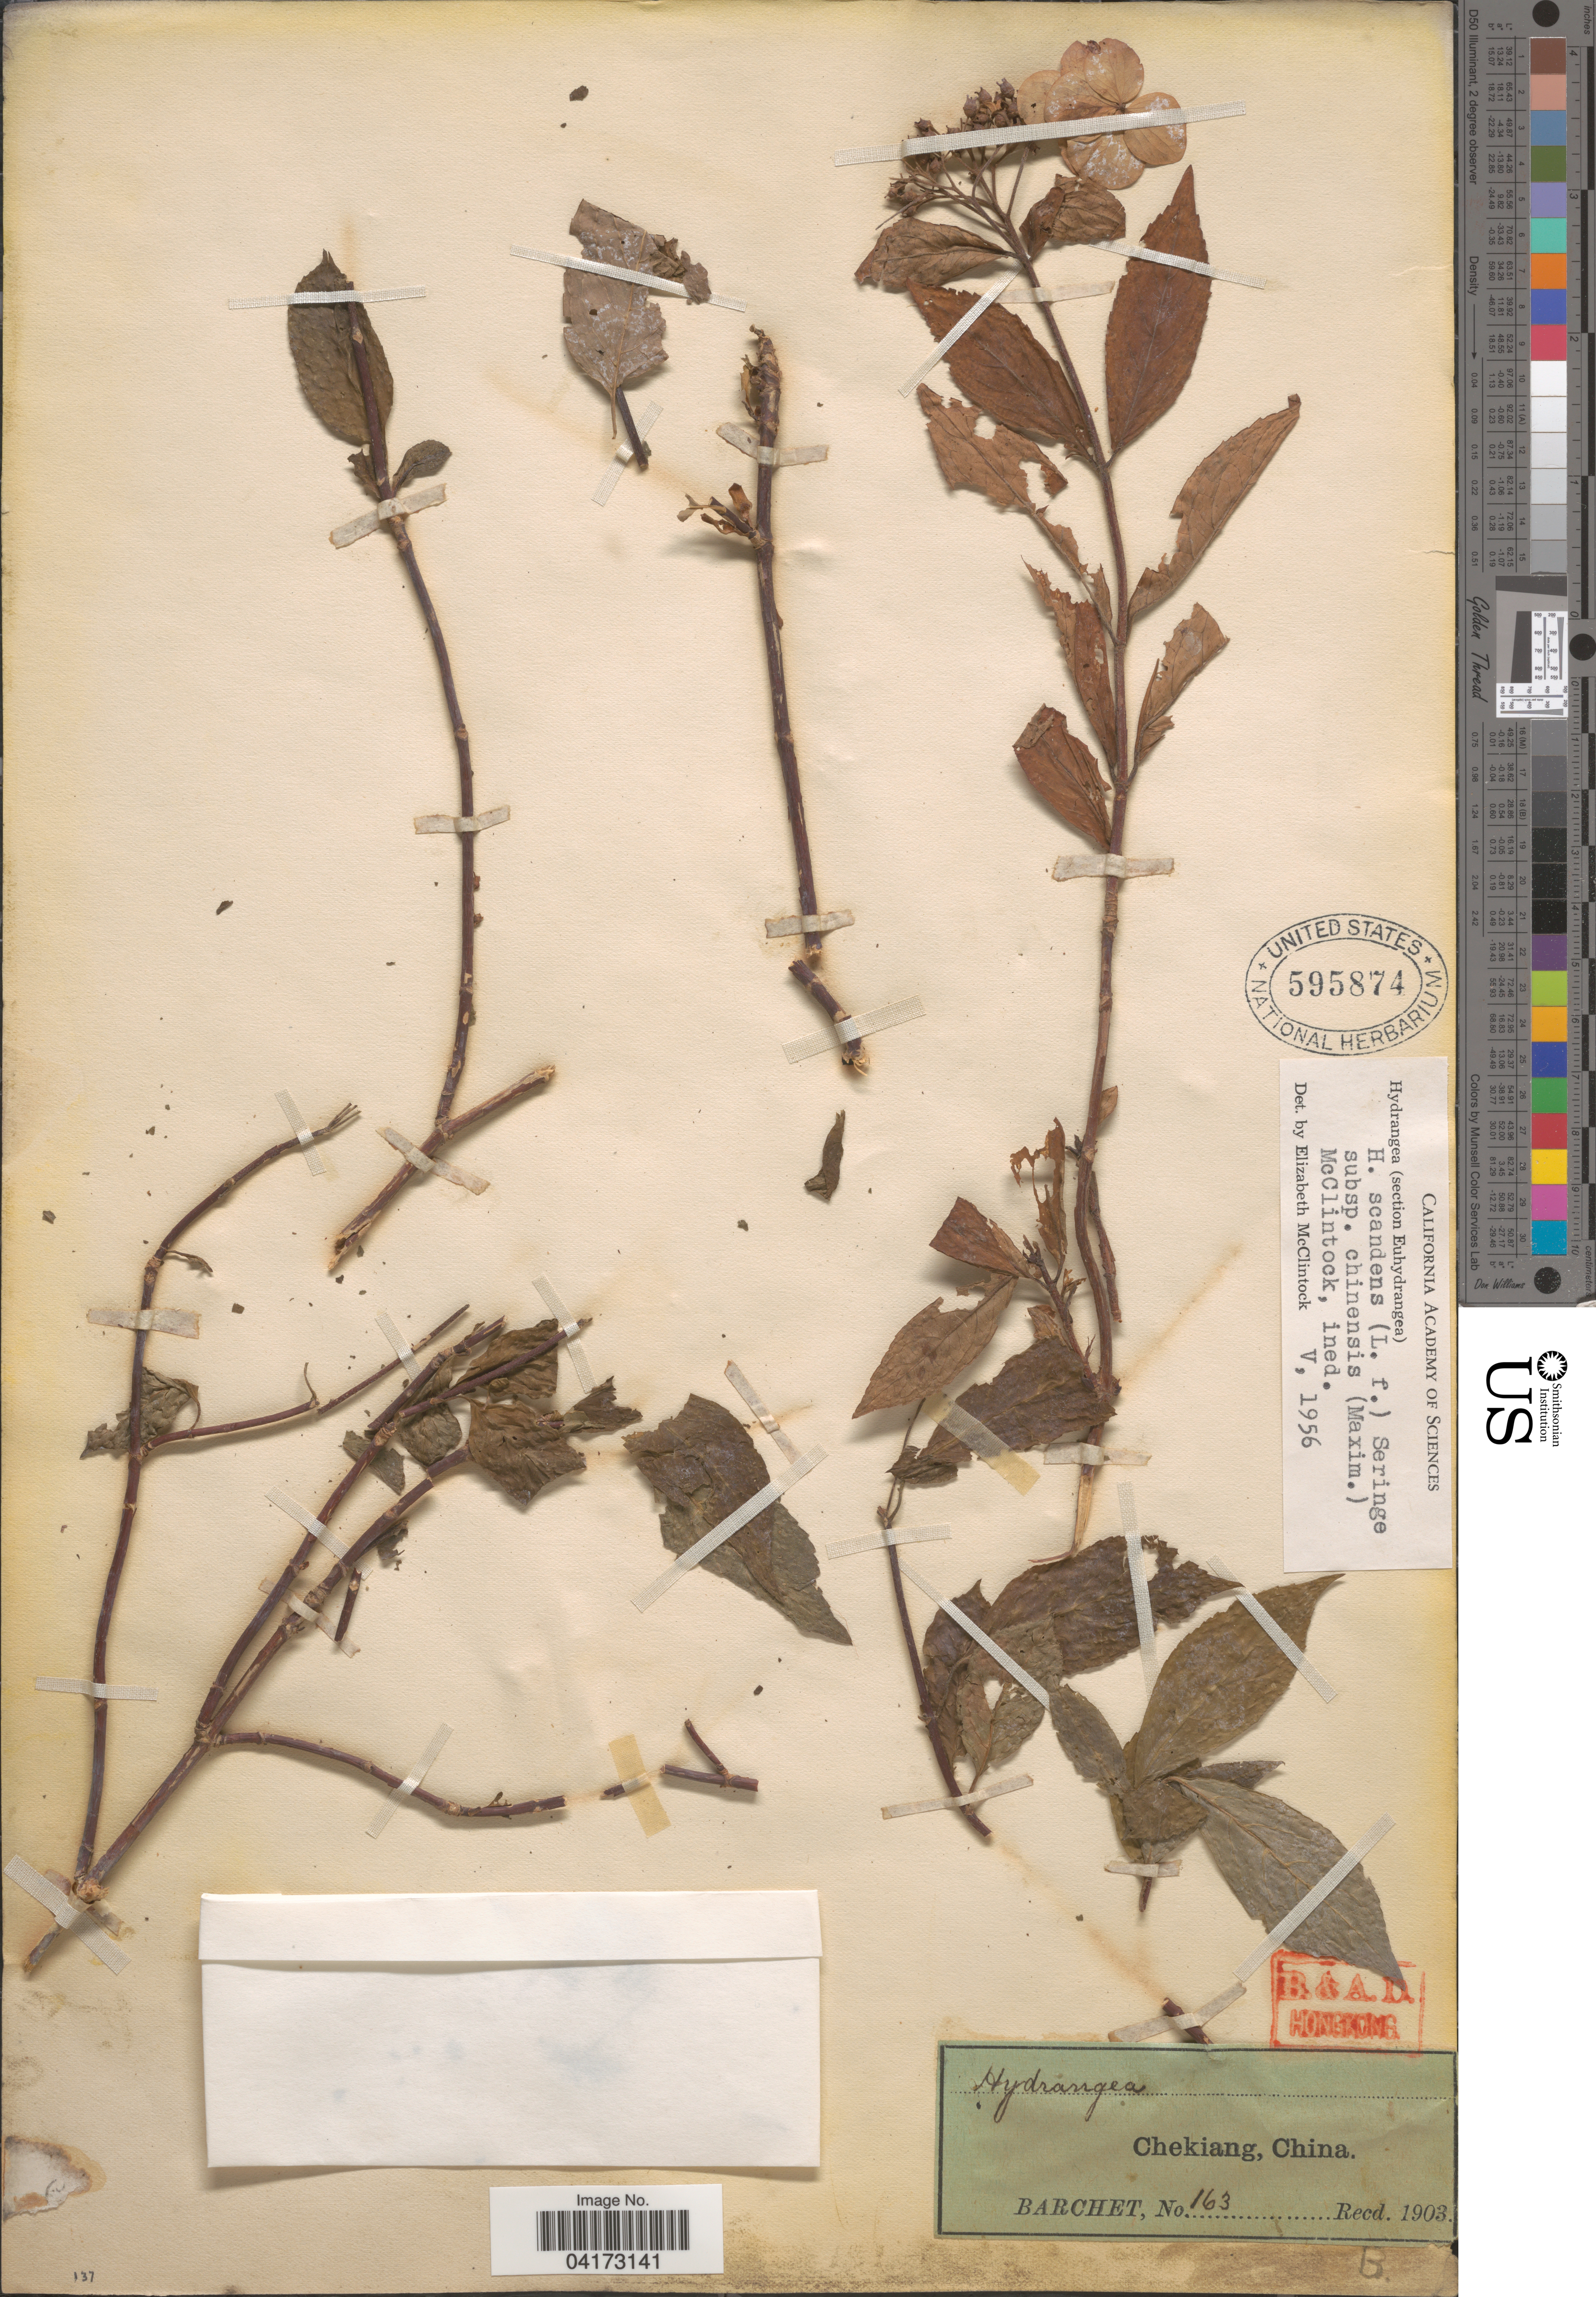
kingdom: Plantae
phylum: Tracheophyta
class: Magnoliopsida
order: Cornales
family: Hydrangeaceae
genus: Hydrangea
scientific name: Hydrangea scandens subsp. chinensis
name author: (Maxim.) E. M. McClint.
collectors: Barchet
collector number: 163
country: China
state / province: Zhejiang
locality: Chekiang.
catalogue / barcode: US 595874